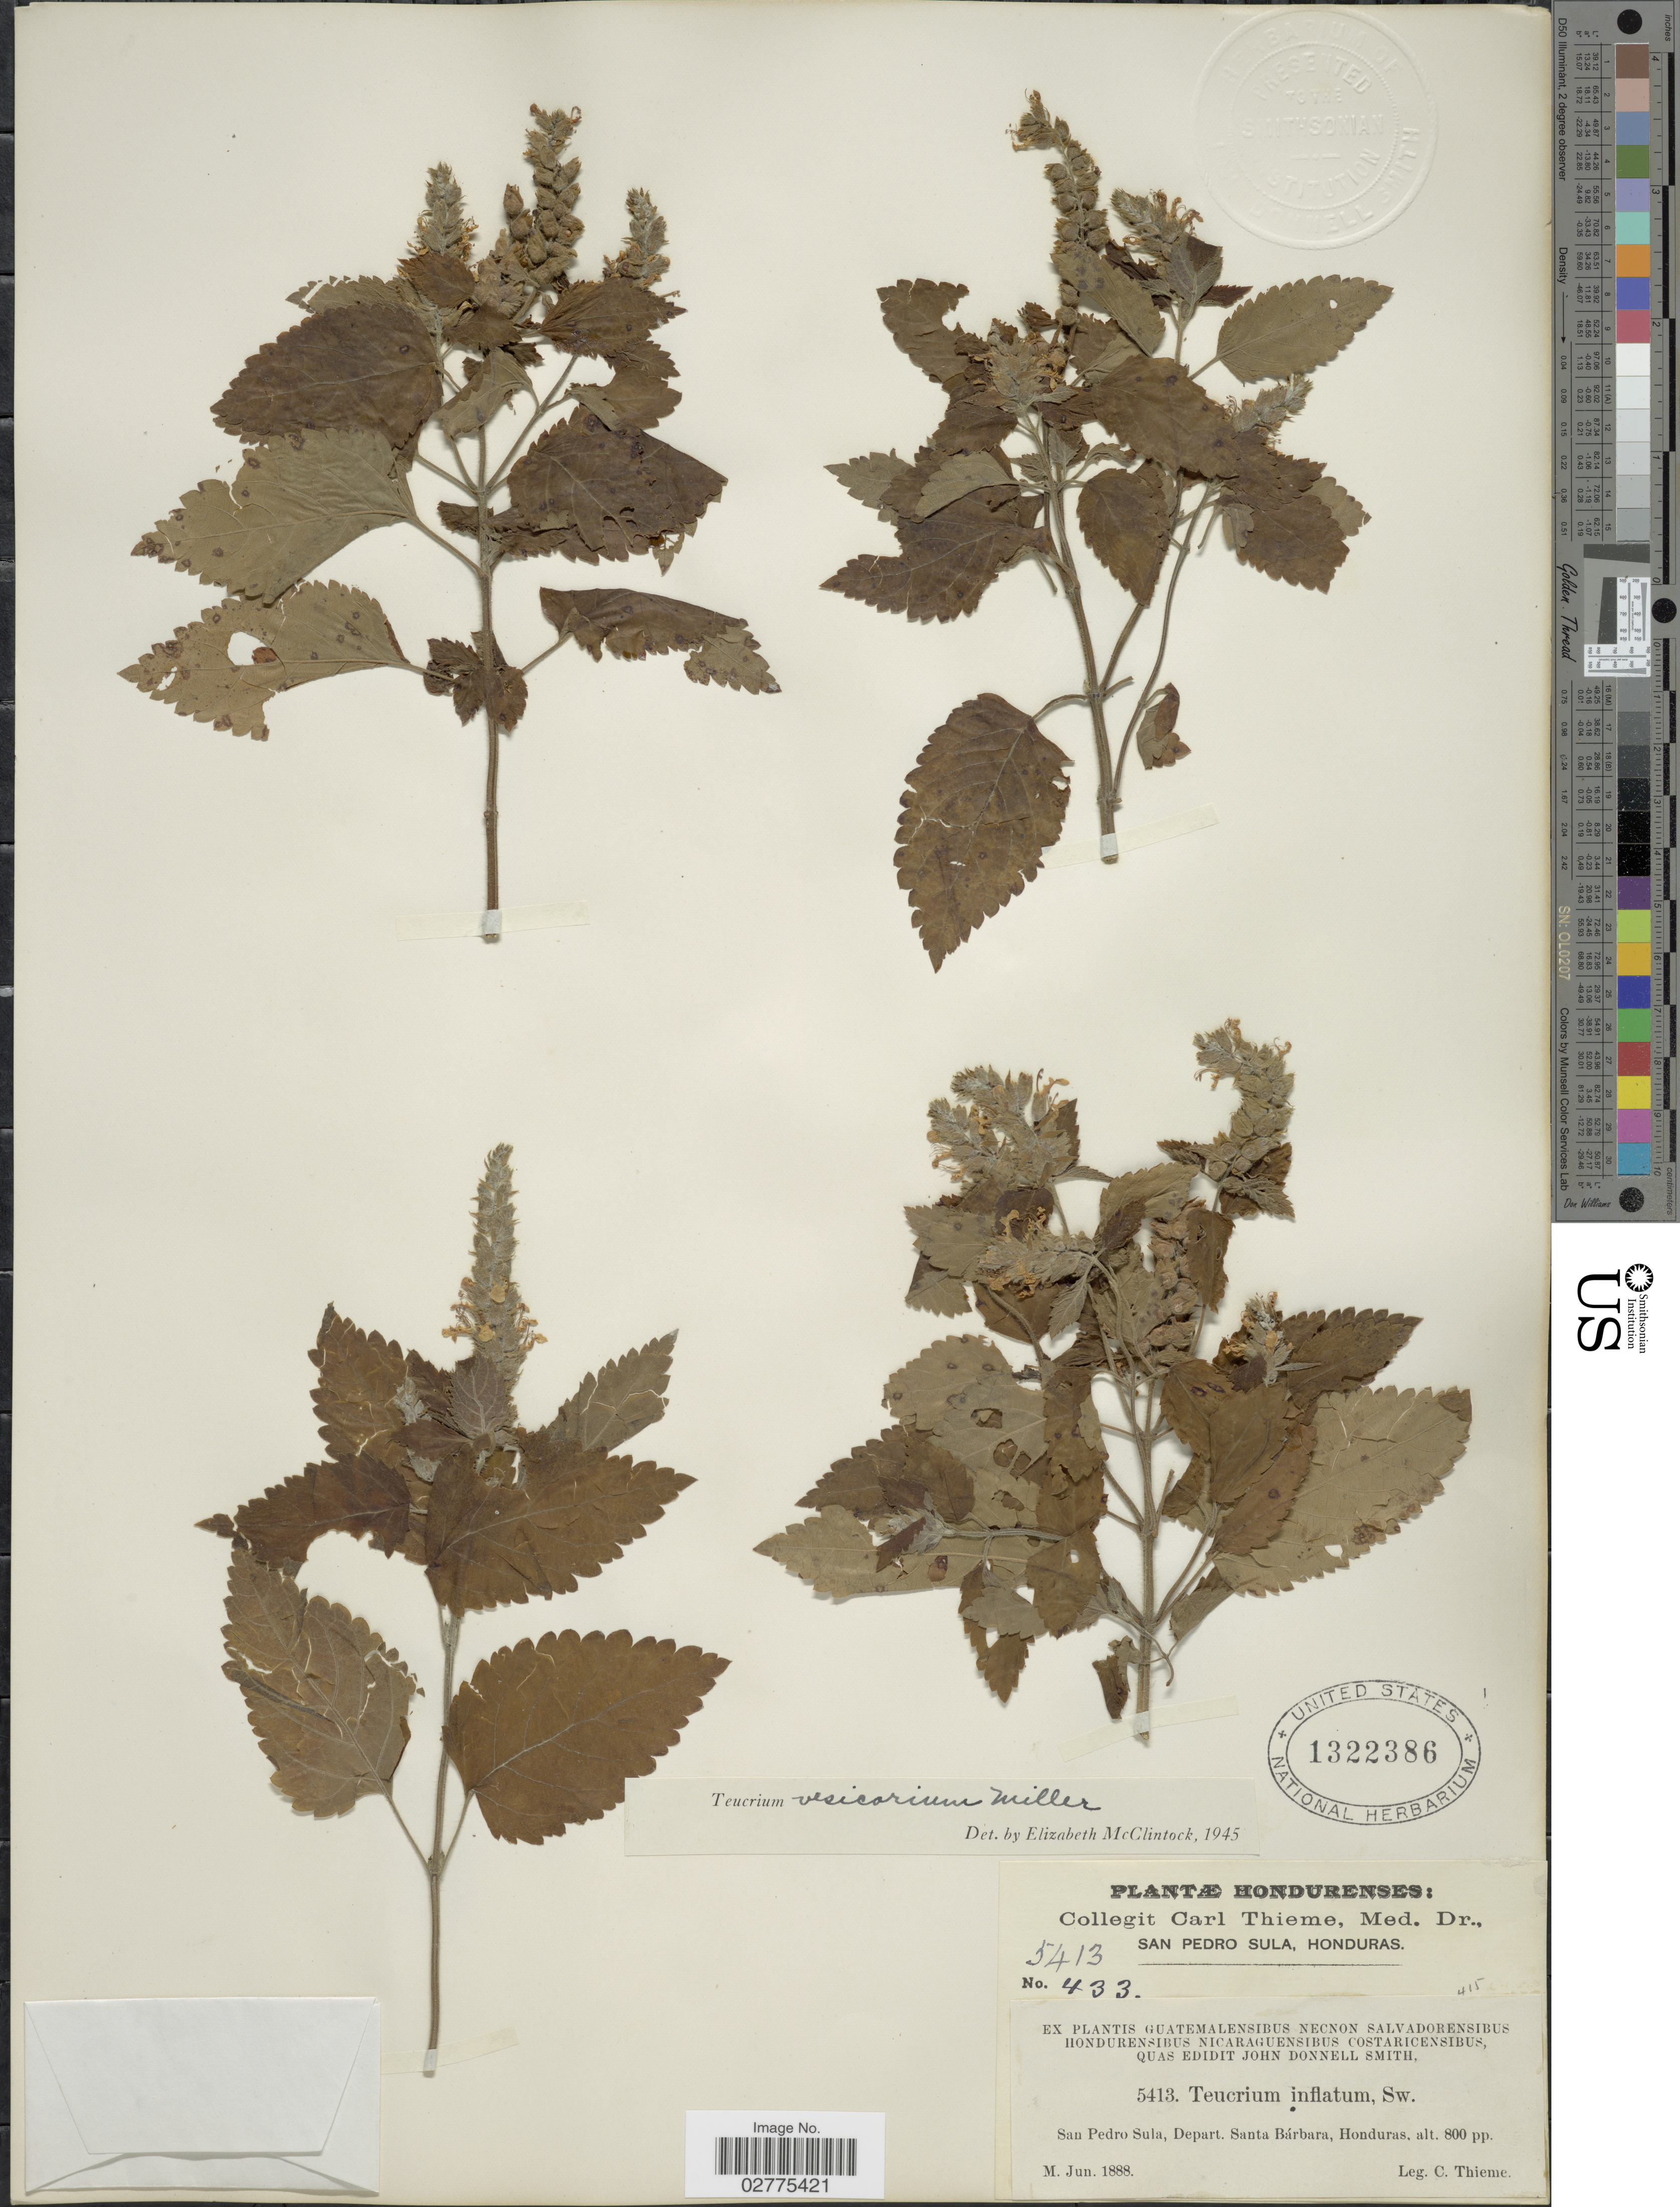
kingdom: Plantae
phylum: Tracheophyta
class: Magnoliopsida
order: Lamiales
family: Lamiaceae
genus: Teucrium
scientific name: Teucrium vesicarium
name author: Mill.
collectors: C. Thieme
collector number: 5413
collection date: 1888-06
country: Honduras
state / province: Santa Bárbara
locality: San Pedro Sula, Depart. Santa Bárbara.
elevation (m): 244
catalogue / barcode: US 1322386